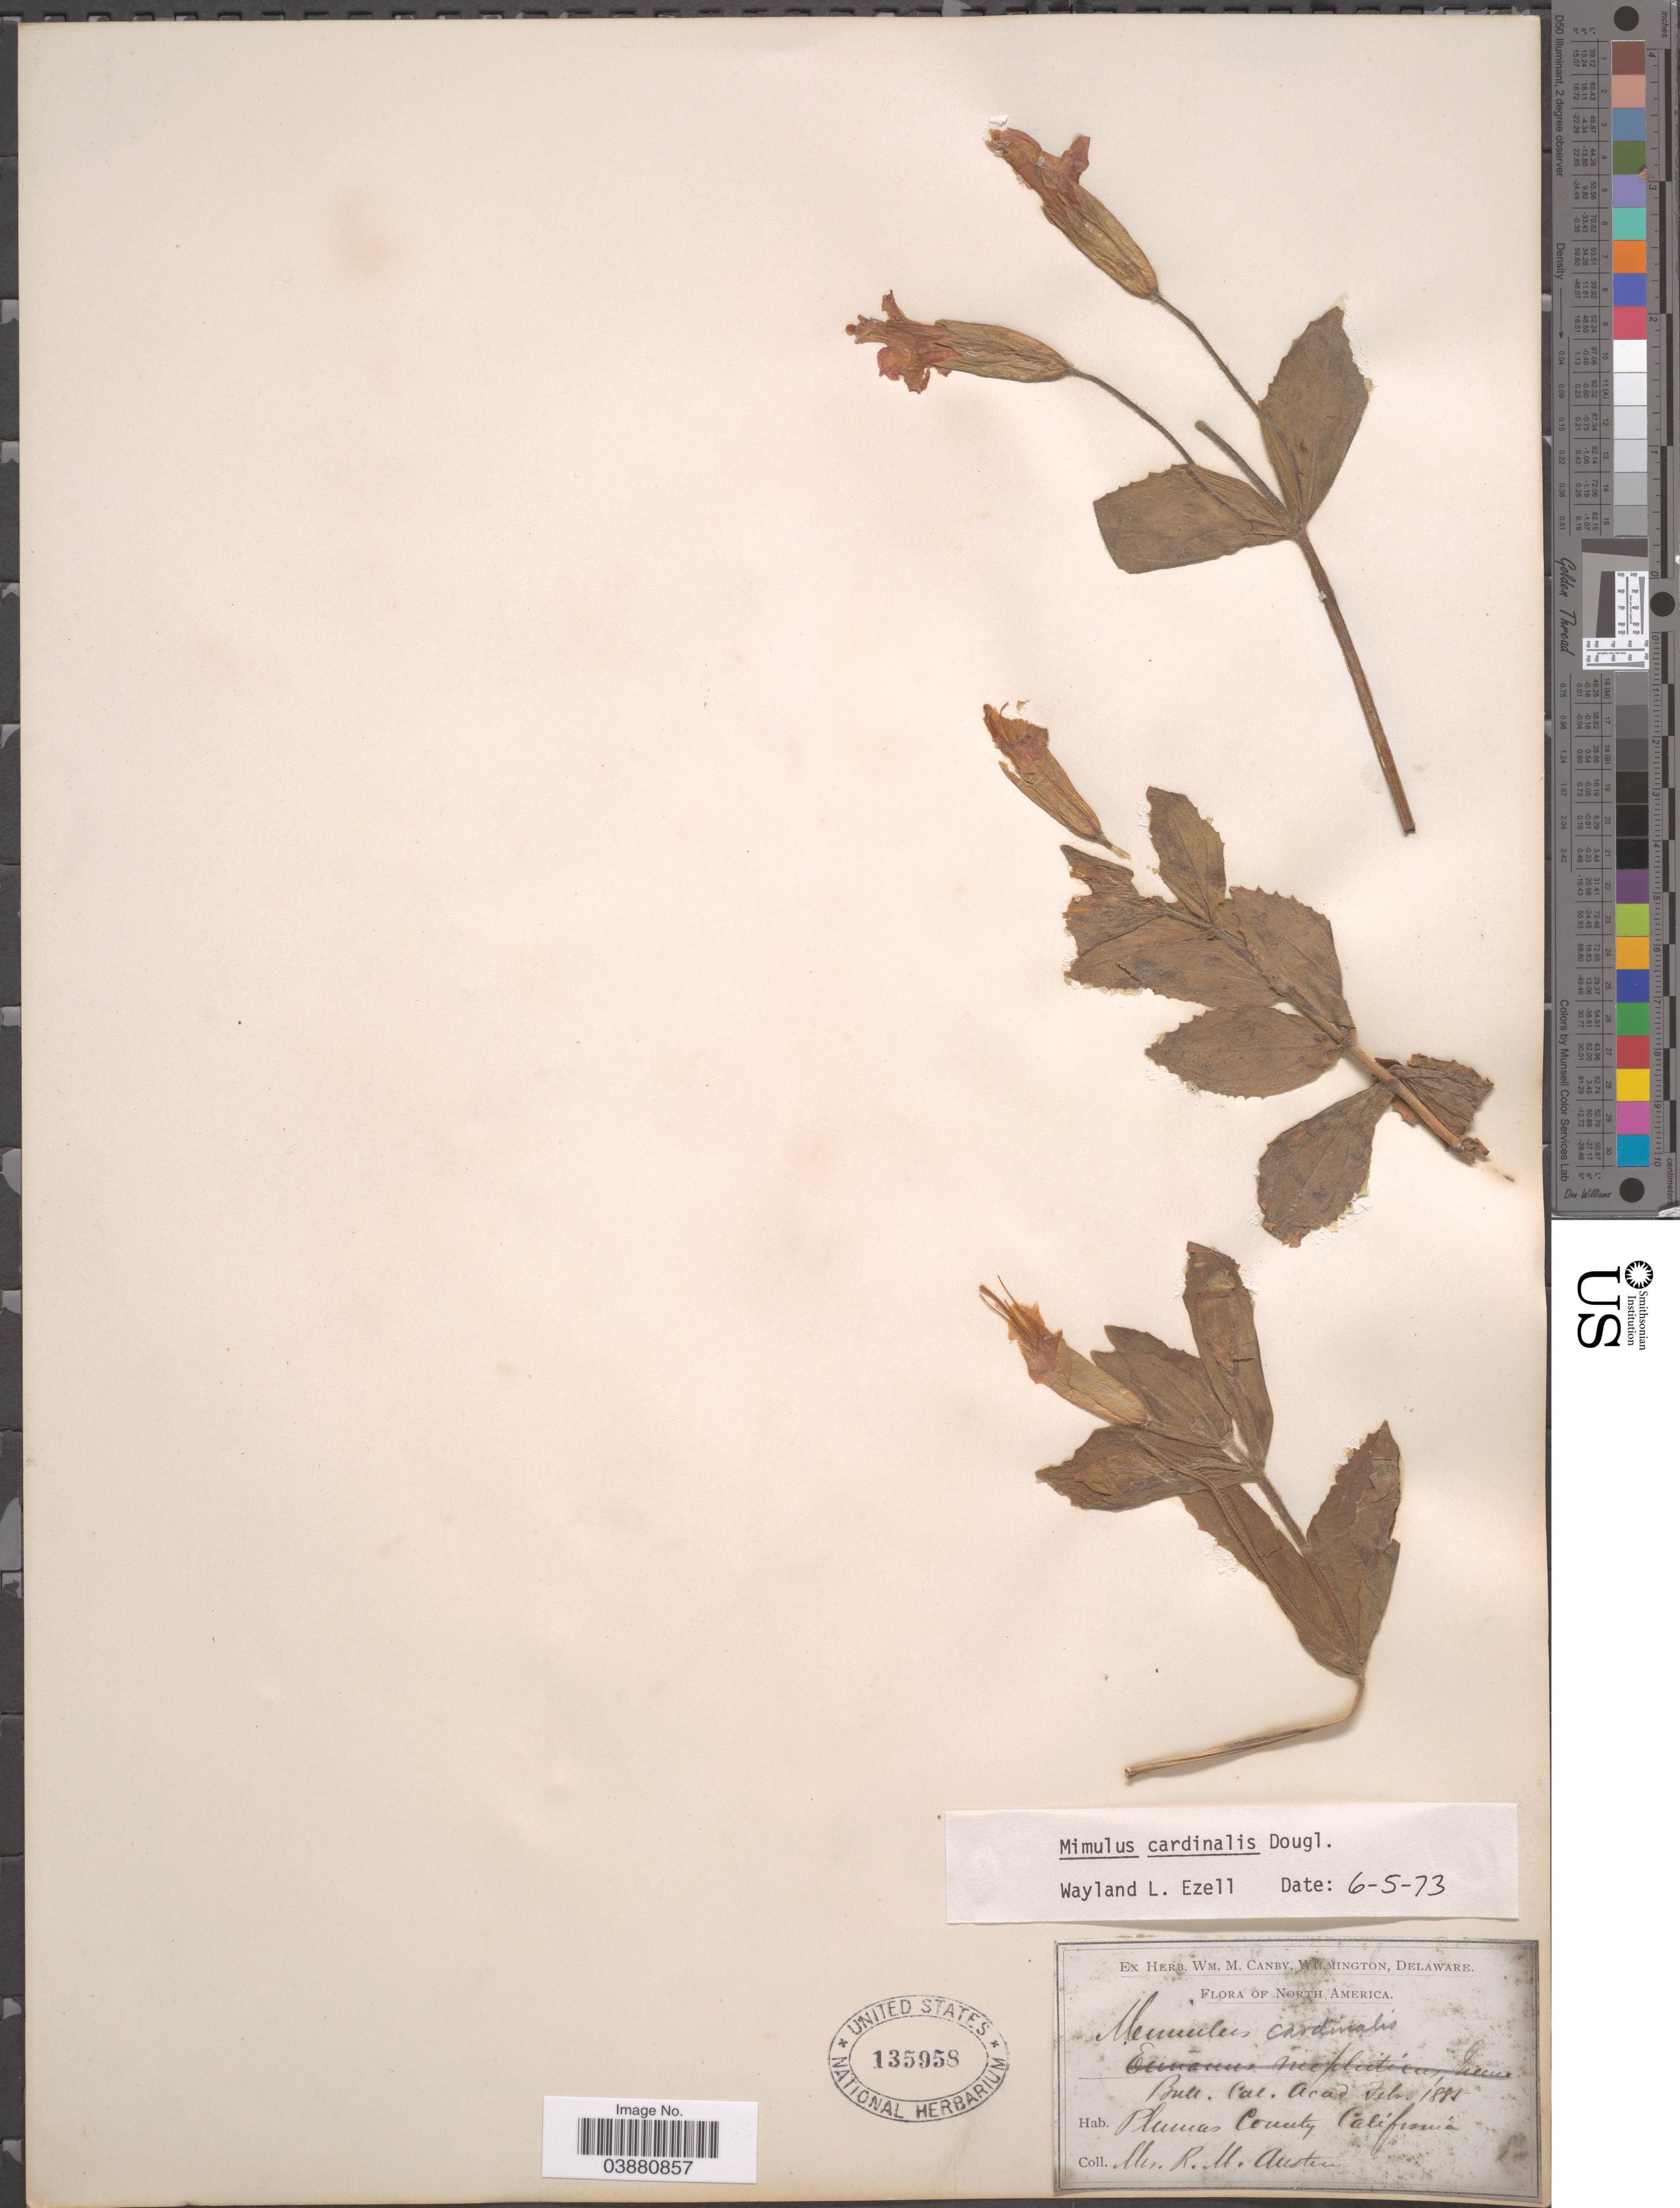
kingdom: Plantae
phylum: Tracheophyta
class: Magnoliopsida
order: Lamiales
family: Phrymaceae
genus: Mimulus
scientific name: Mimulus cardinalis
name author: Douglas ex Benth.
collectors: R. Austin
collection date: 1885-02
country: United States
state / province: California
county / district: Plumas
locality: Plumas County.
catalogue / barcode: US 135958